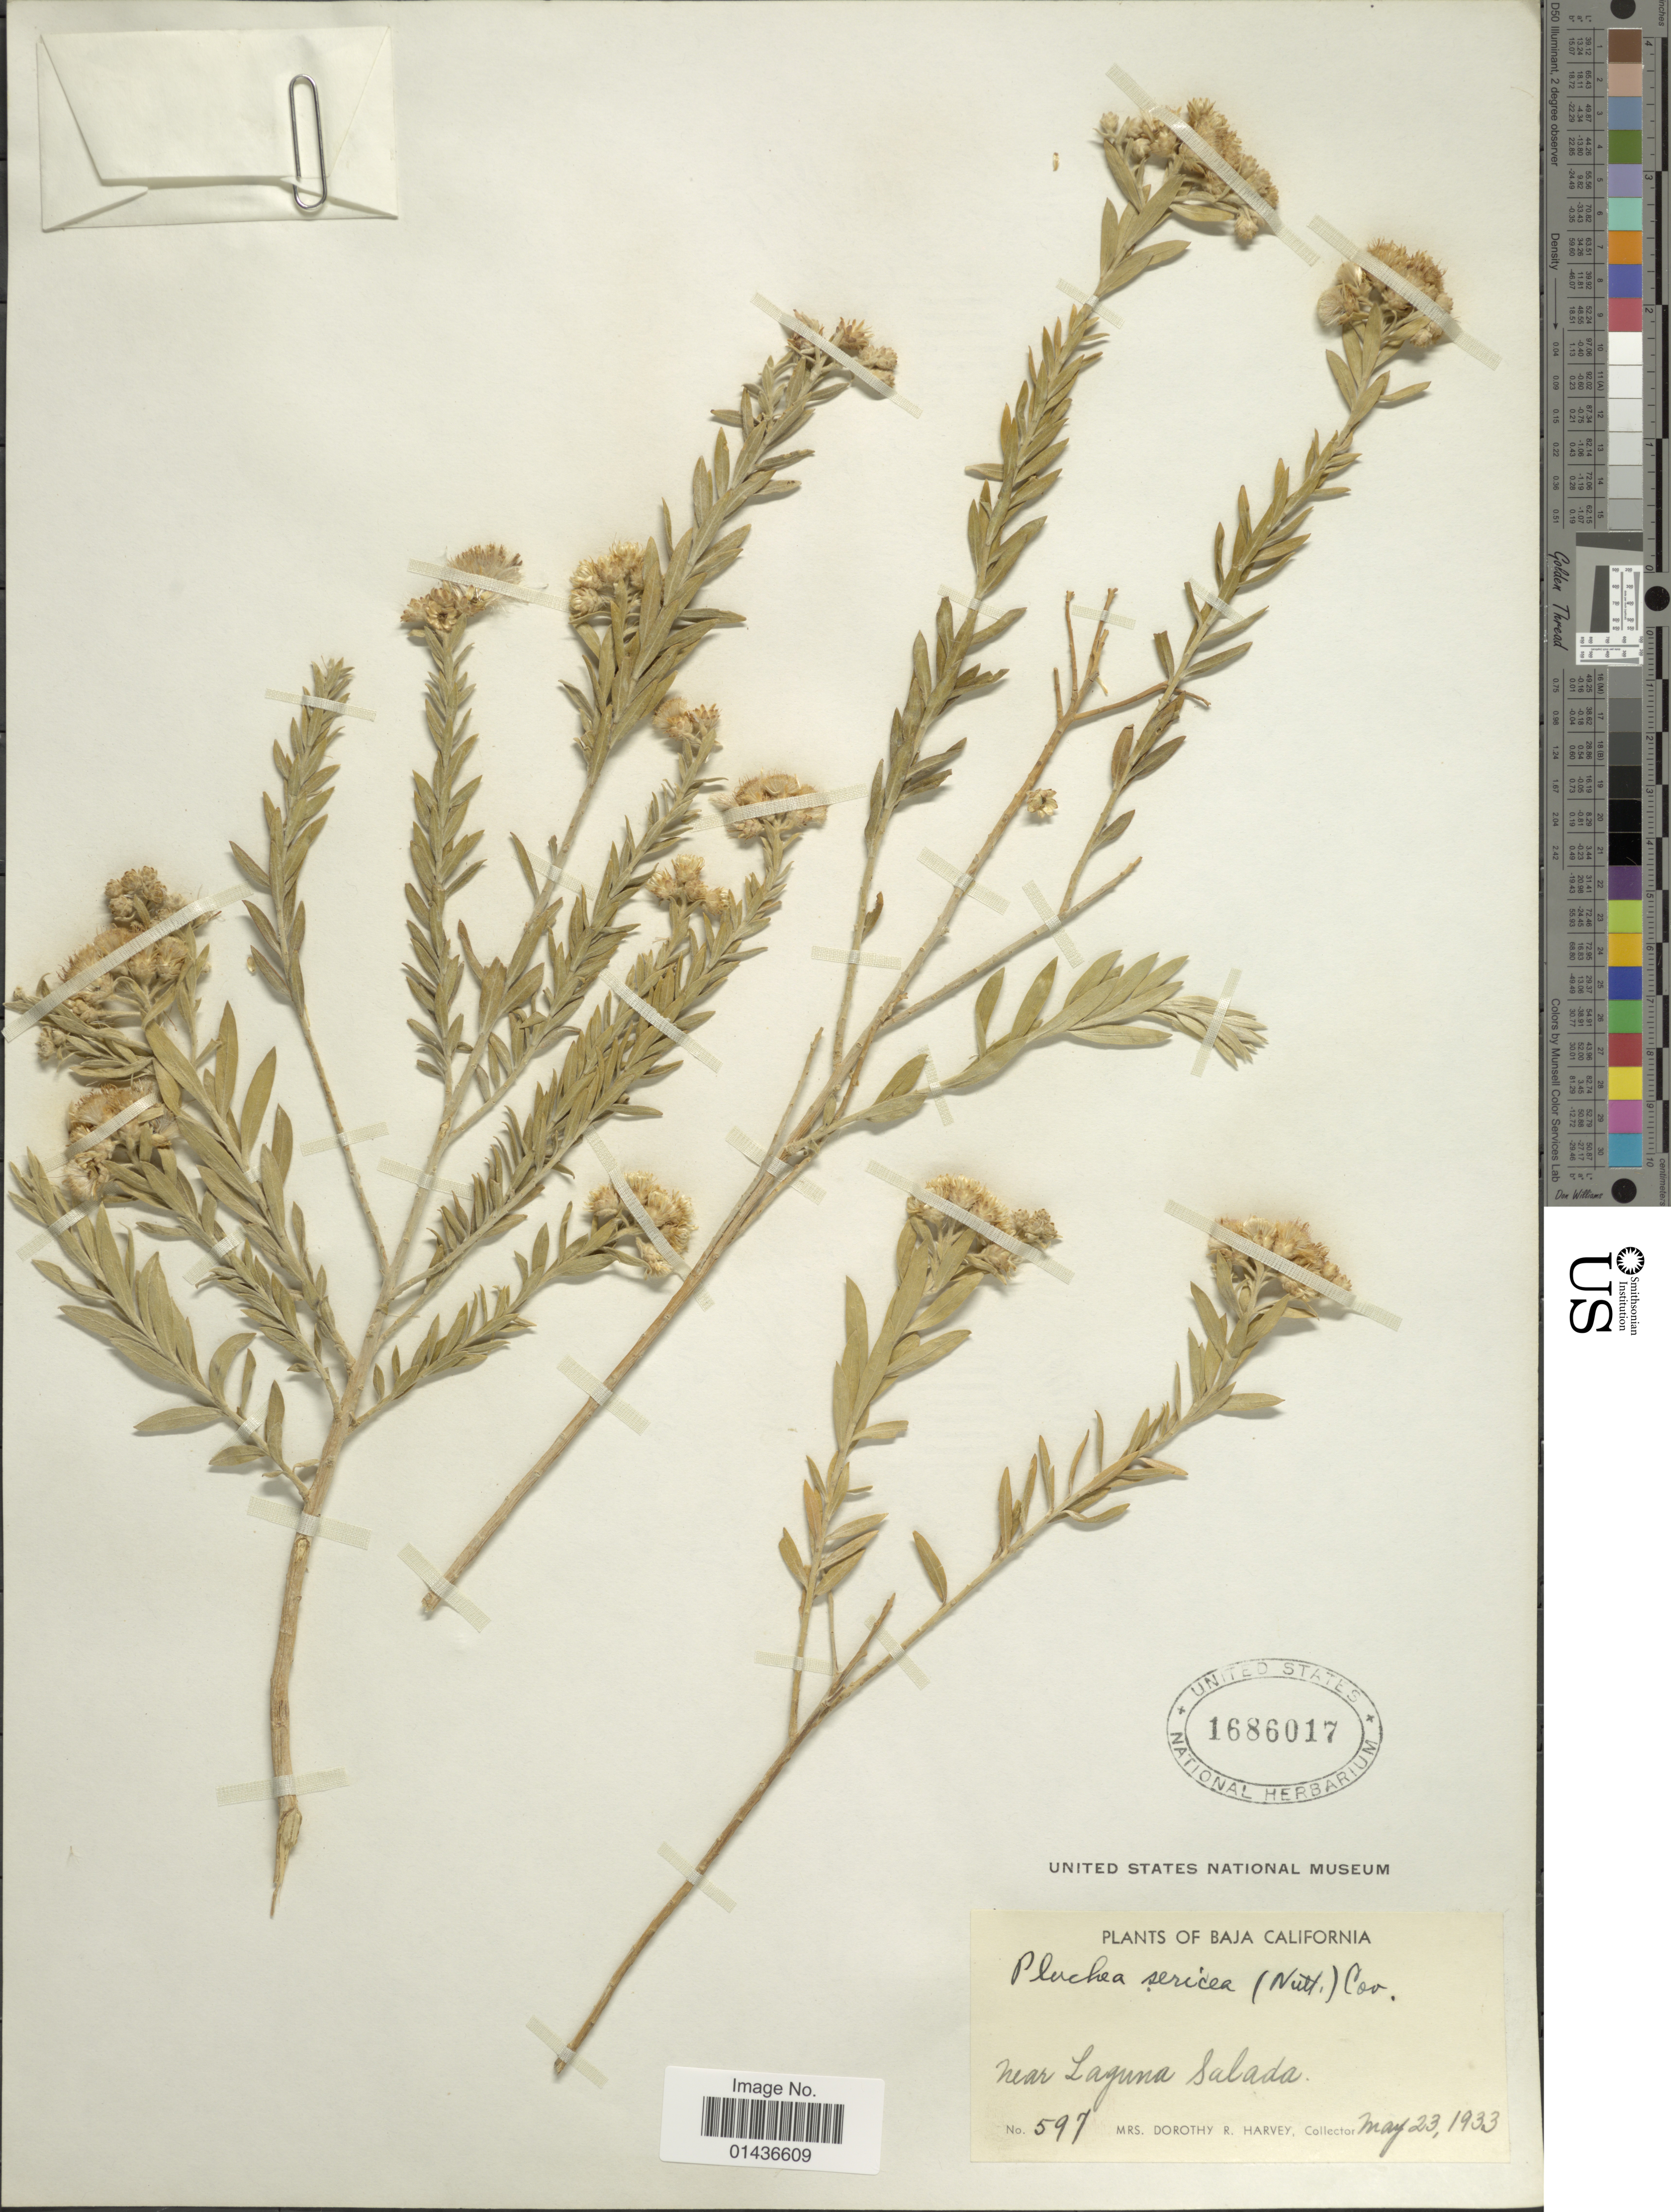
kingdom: Plantae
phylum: Tracheophyta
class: Magnoliopsida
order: Asterales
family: Asteraceae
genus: Pluchea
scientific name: Pluchea sericea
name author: (Nutt.) Coville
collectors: Harvey, Mrs. D. R.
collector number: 597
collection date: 1933-05-23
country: Mexico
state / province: Baja California Sur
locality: Near Laguna Salada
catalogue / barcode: US 1686017